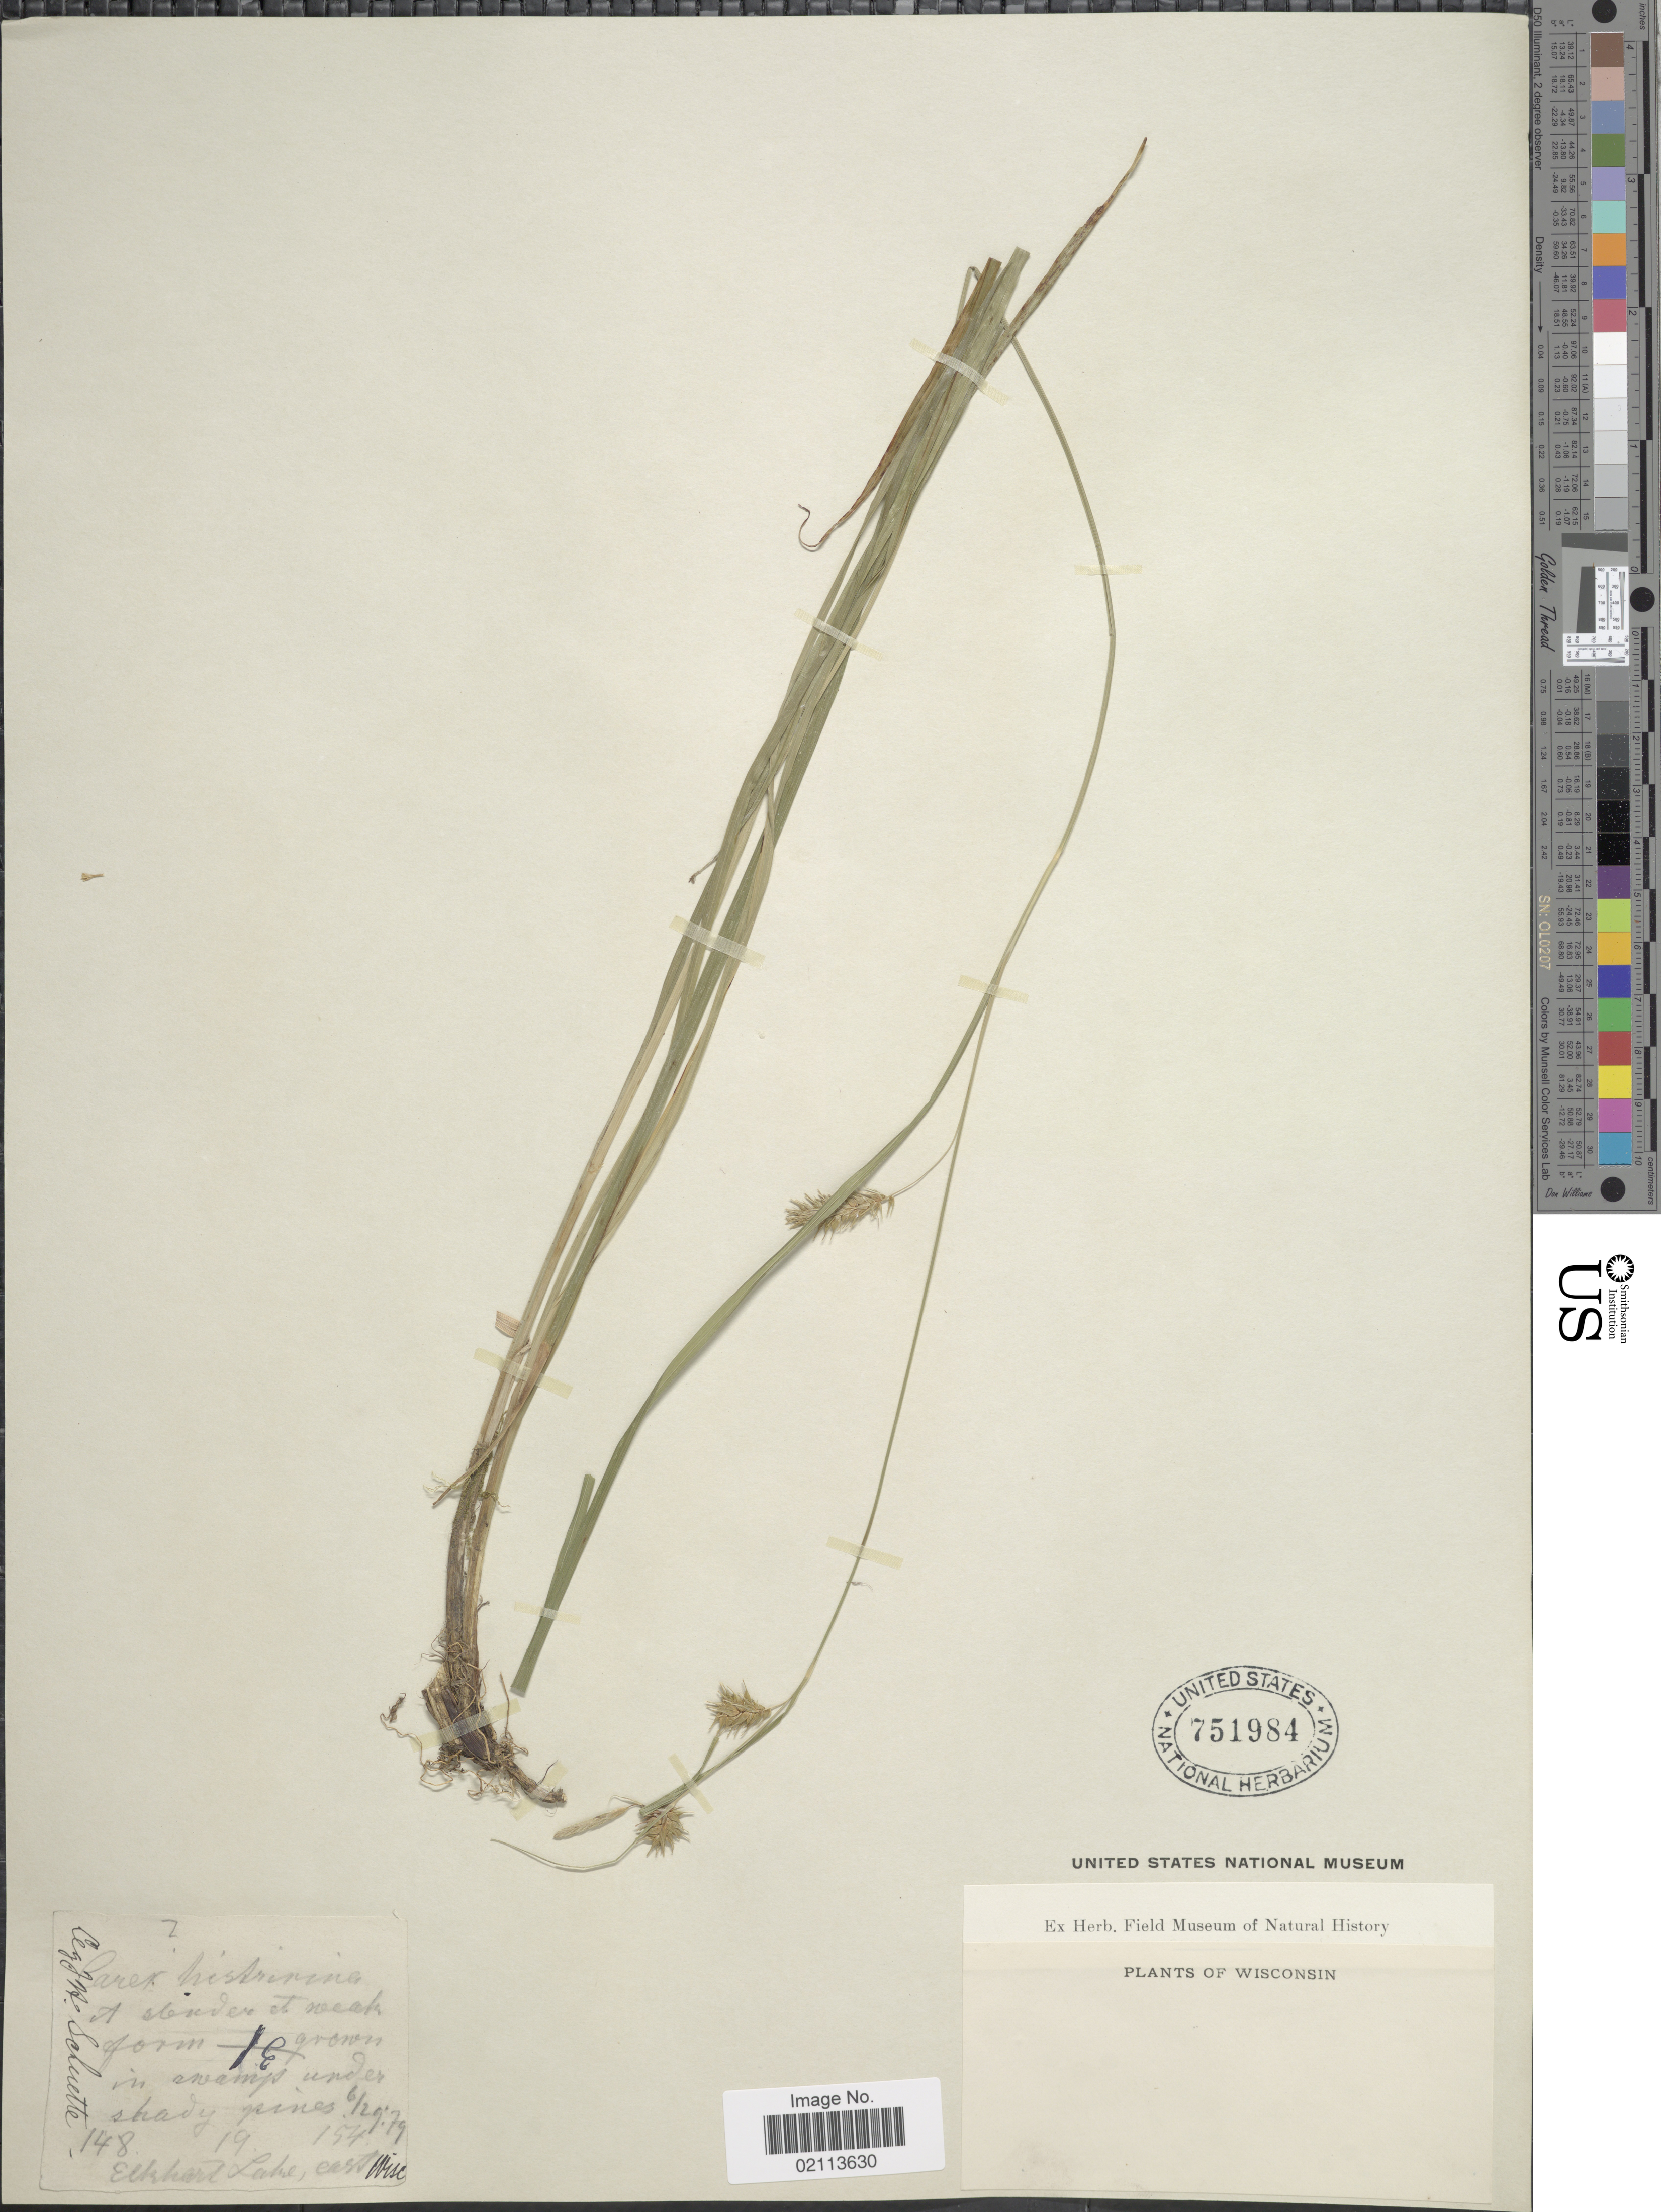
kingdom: Plantae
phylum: Tracheophyta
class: Liliopsida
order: Poales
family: Cyperaceae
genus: Carex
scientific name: Carex hystericina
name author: Muhl. ex Willd.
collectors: J. H. Schuette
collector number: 148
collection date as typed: Transcribed d/m/y: 29/6/79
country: United States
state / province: Wisconsin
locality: Elkmont Lake, east Wisc.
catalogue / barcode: US 751984